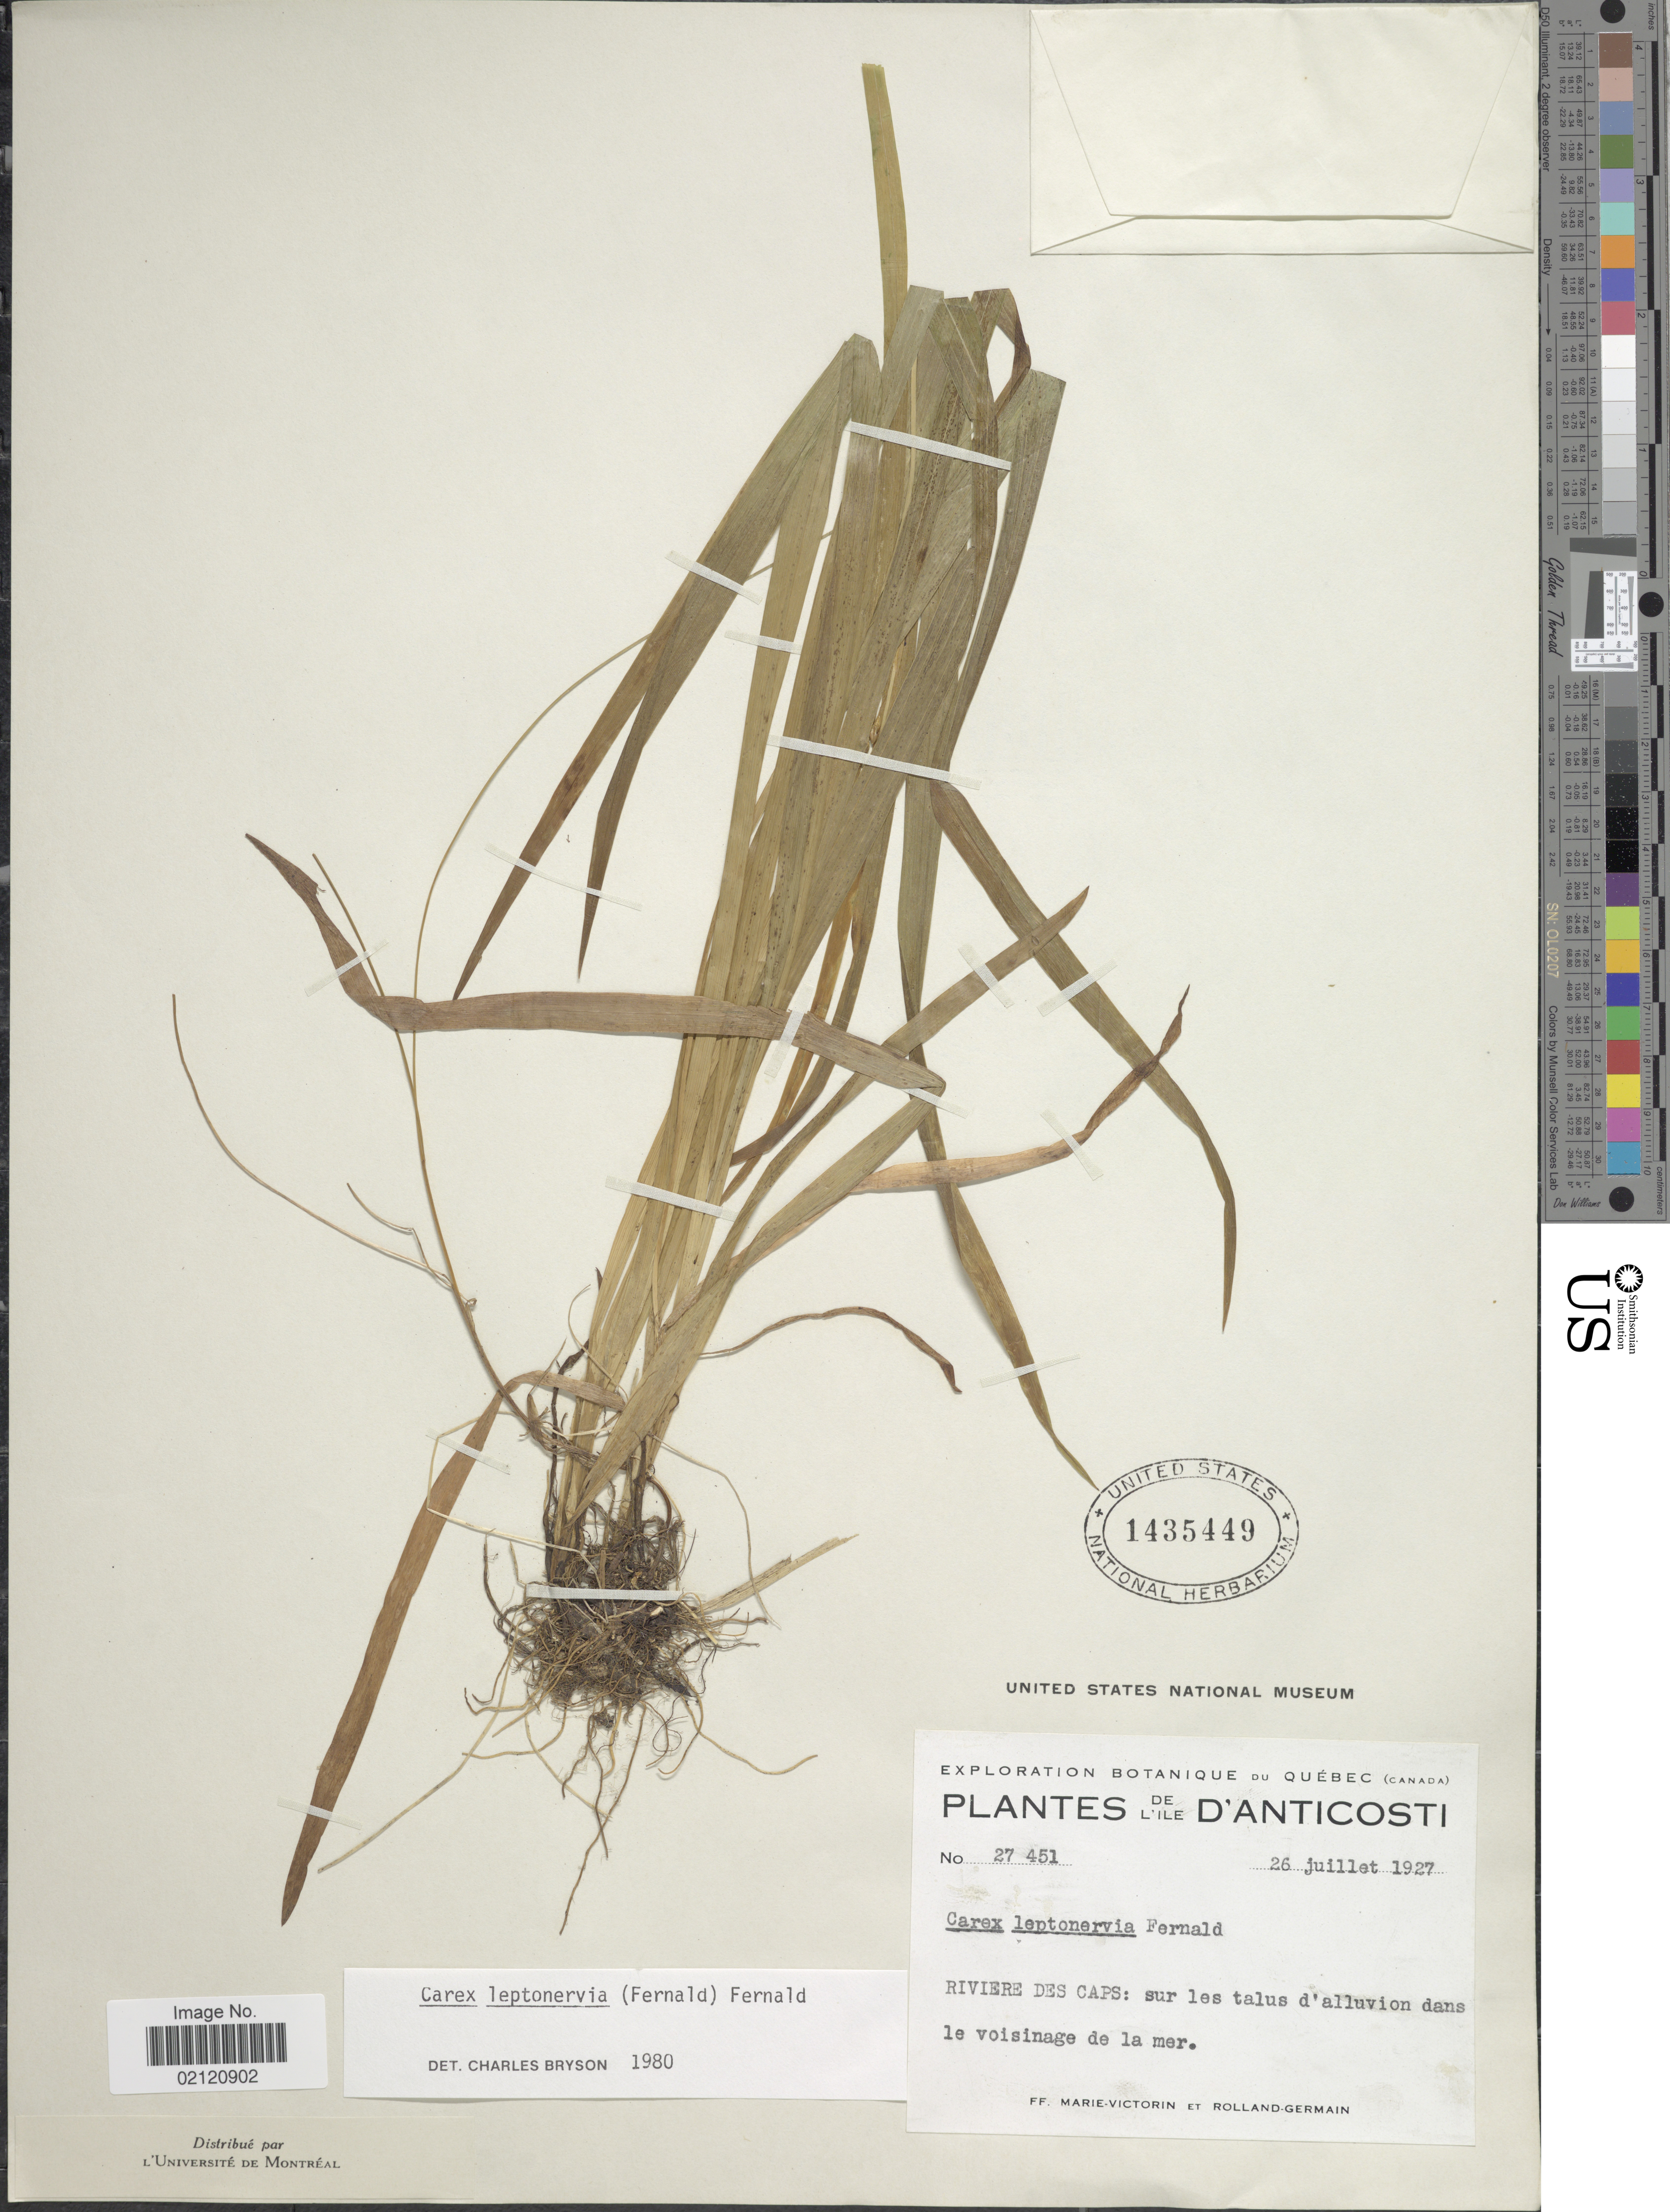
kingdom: Plantae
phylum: Tracheophyta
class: Liliopsida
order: Poales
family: Cyperaceae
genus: Carex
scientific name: Carex leptonervia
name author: (Fernald) Fernald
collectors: F. Marie-Victorin & Rolland-Germain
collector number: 27451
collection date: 1927-07-26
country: Canada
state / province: Quebec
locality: De L'Ile D'Anticosti, Riviere des Caps: sur les talus d'alluvion dans le voisinage de la mer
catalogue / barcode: US 1435449